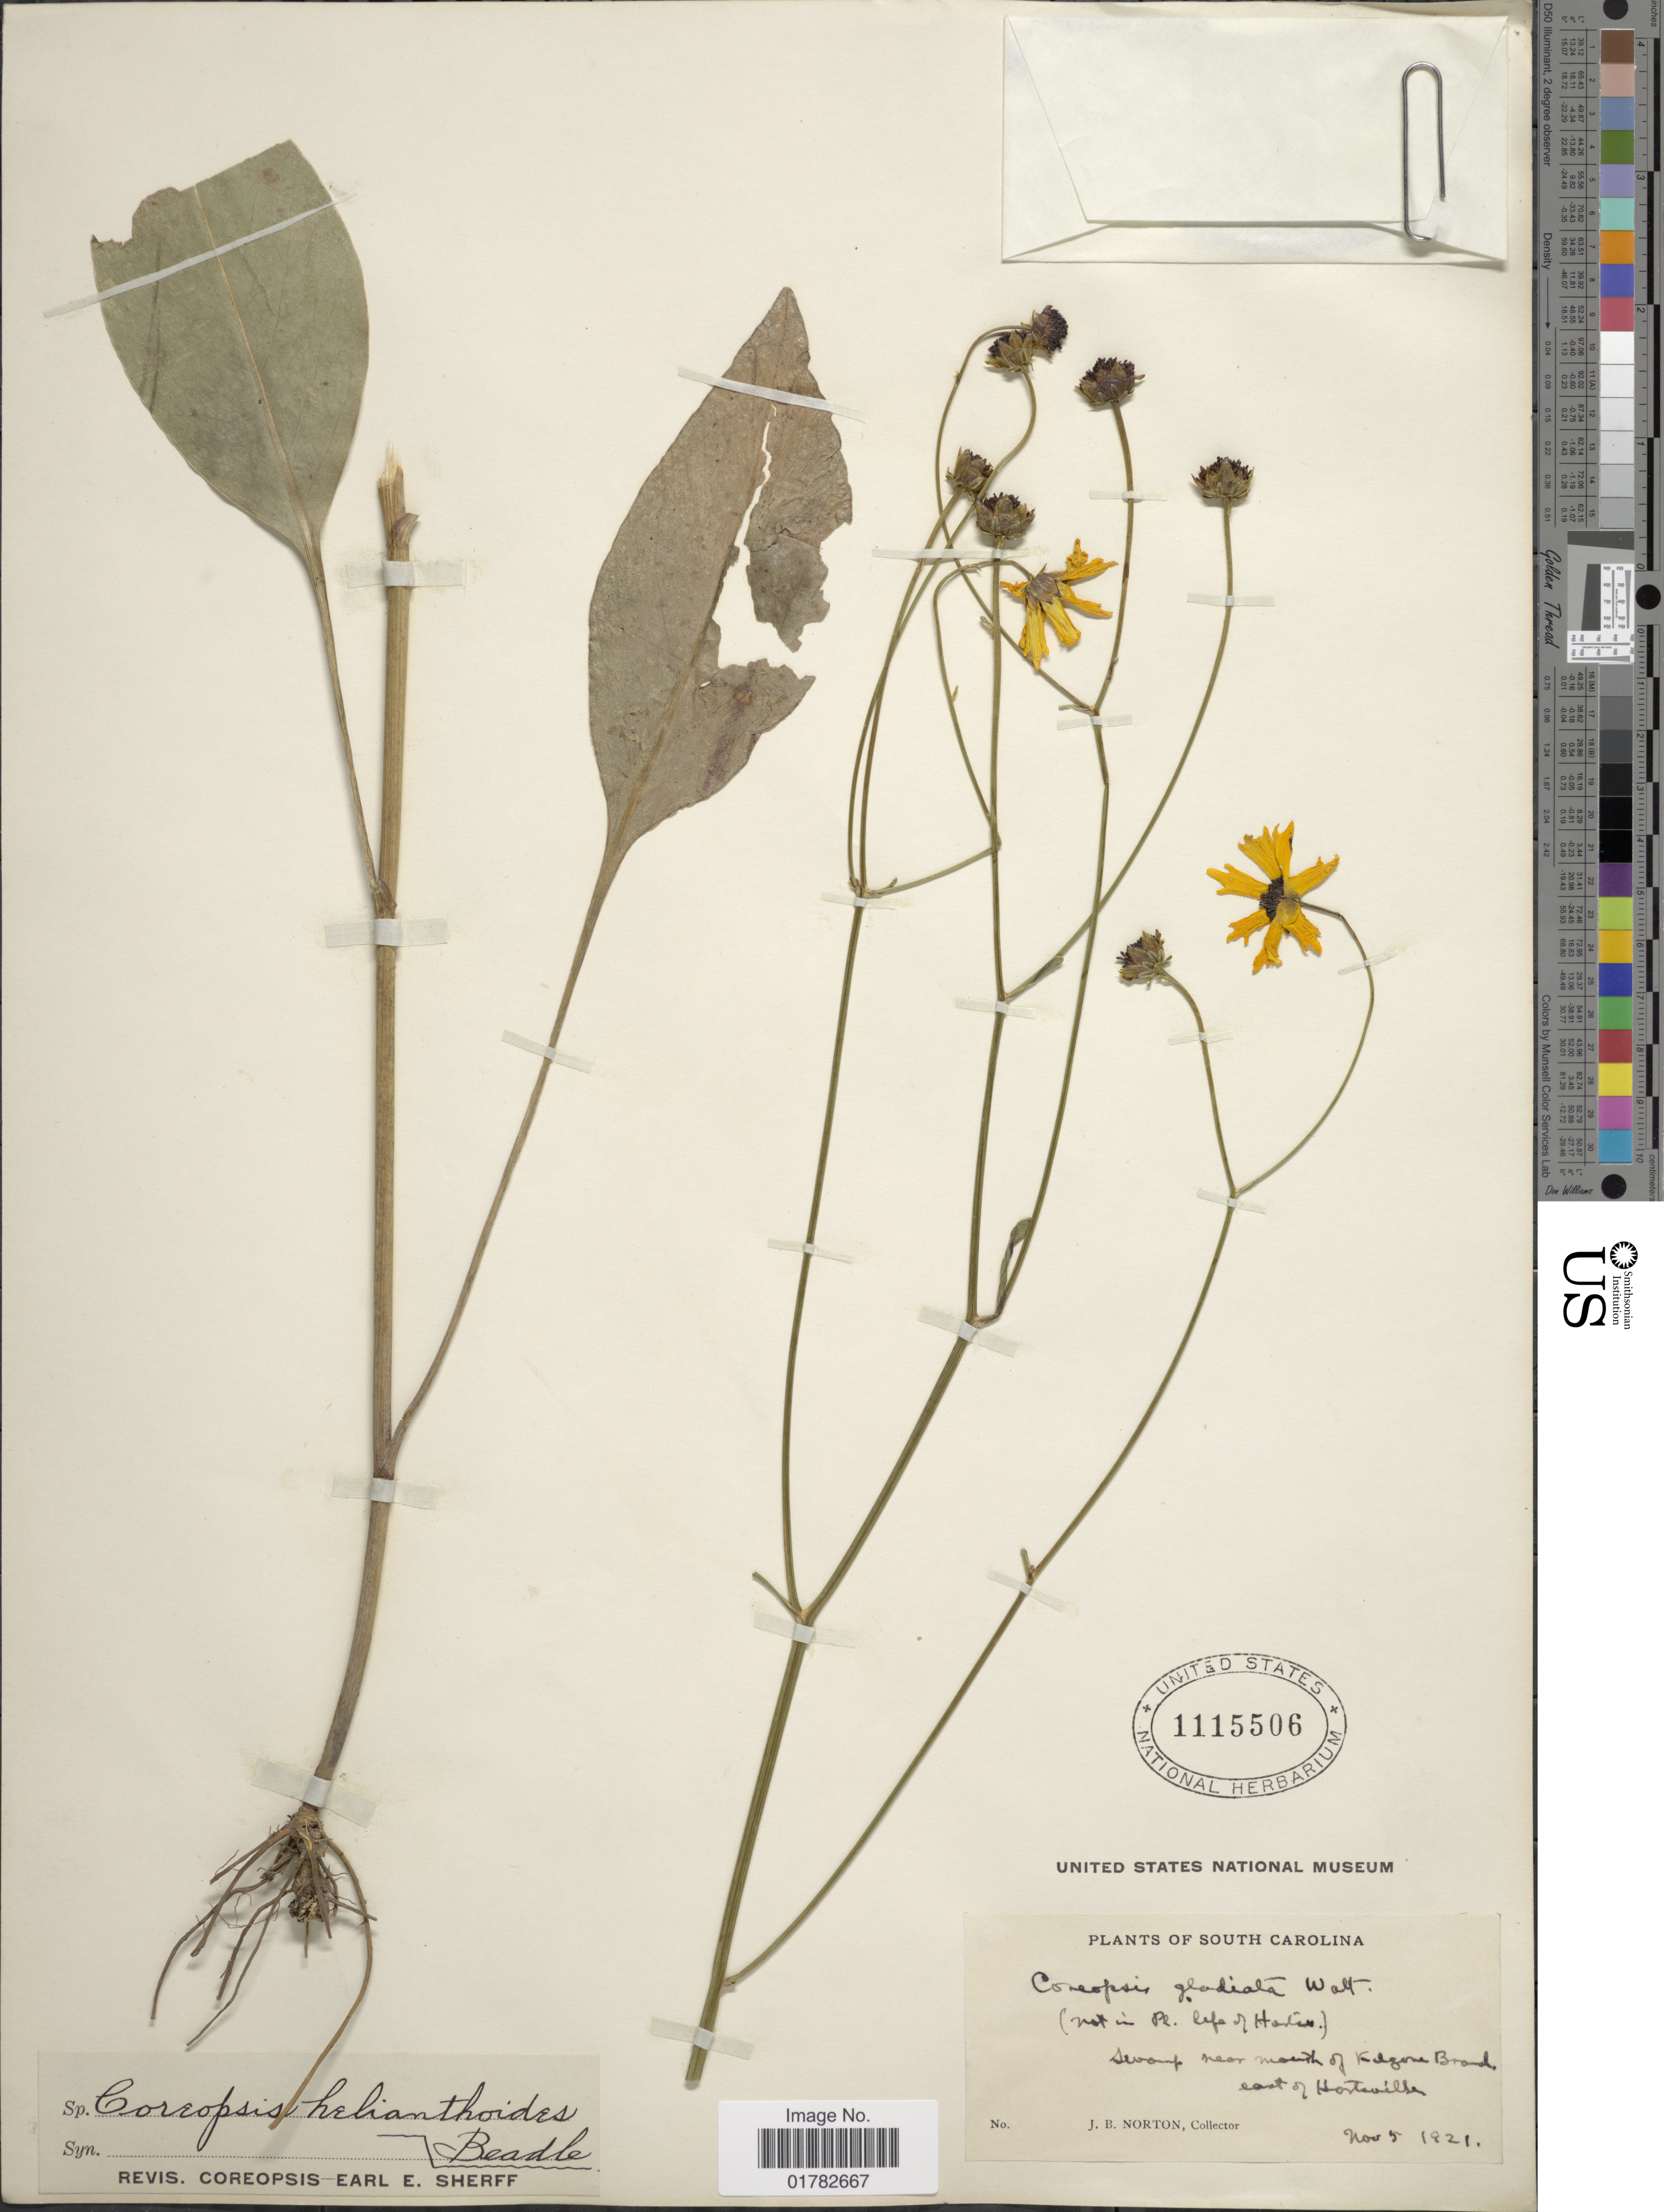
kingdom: Plantae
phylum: Tracheophyta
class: Magnoliopsida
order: Asterales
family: Asteraceae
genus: Coreopsis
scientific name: Coreopsis helianthoides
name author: Beadle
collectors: J. B. Norton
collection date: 1921-11-05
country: United States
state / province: South Carolina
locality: Swamp near mouth of Kilgore Branch, east of Hartsville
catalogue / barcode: US 1115506